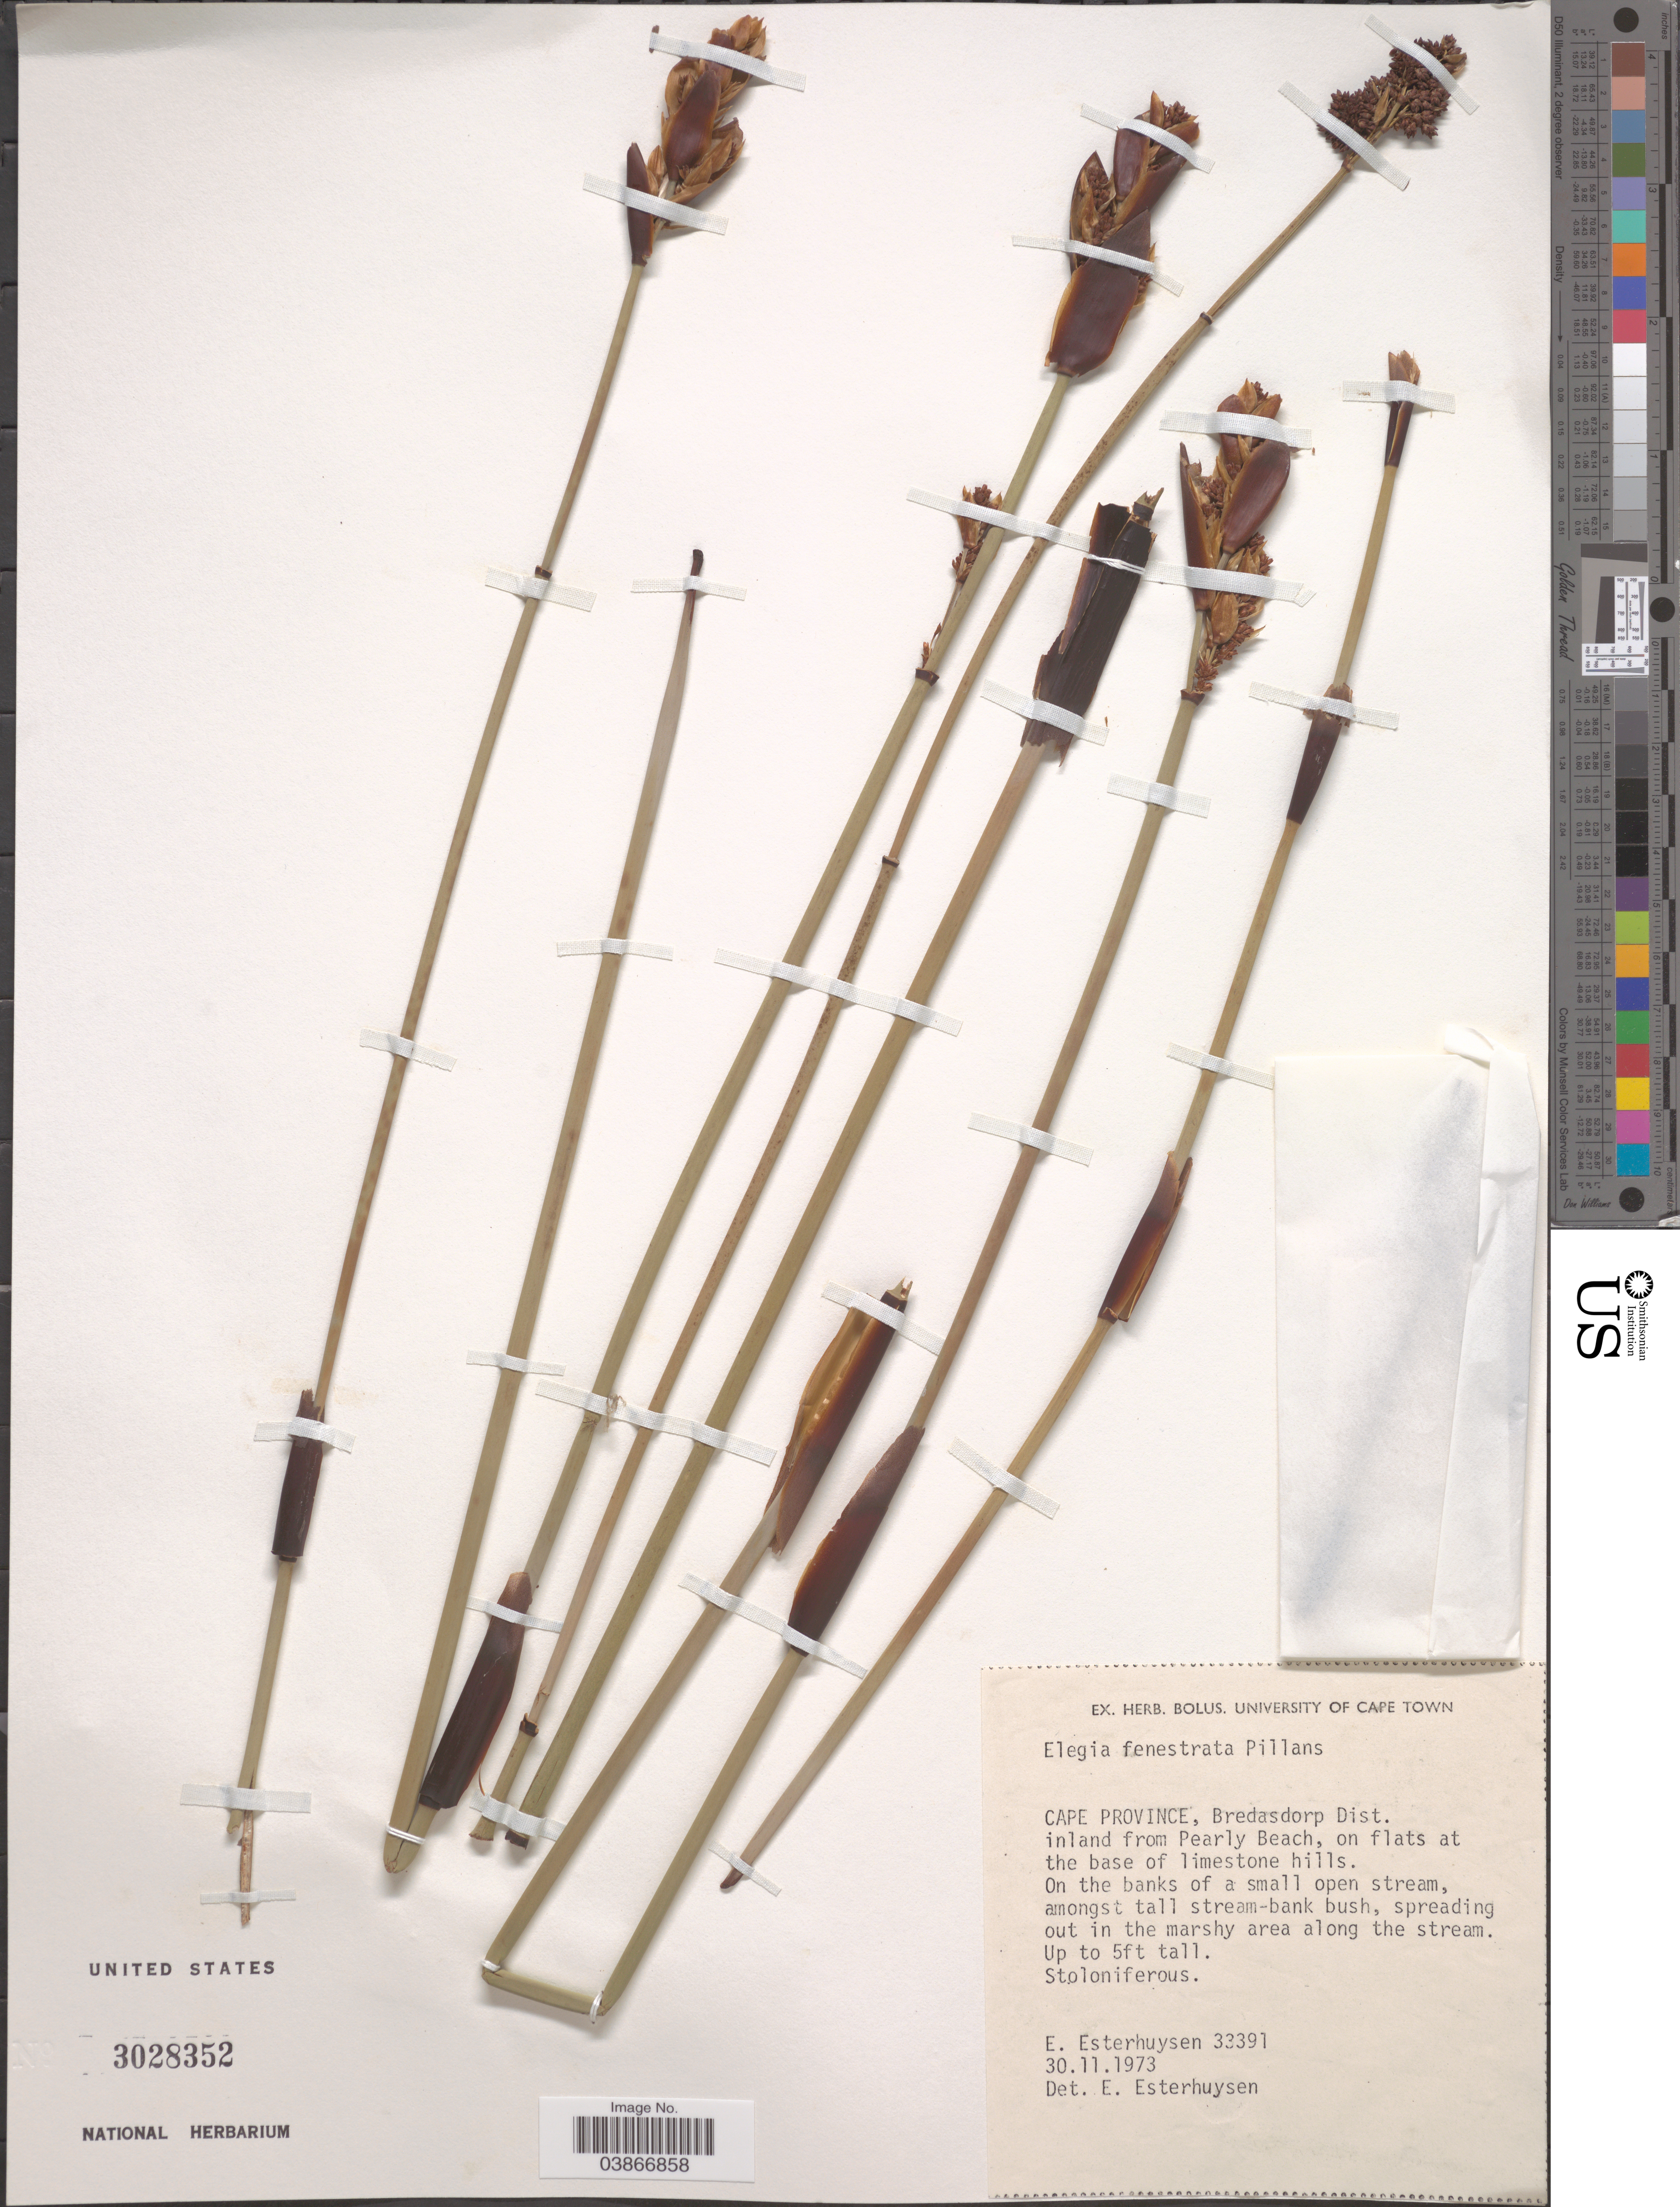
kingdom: Plantae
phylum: Tracheophyta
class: Liliopsida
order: Poales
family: Restionaceae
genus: Elegia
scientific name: Elegia fenestrata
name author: Pillans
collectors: E. E. Esterhuysen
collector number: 33391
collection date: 1973-11-30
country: South Africa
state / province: Western Cape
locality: Bredasdorp Dist. inland from Pearly Beach, on flats at the base of limestone hills. .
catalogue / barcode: US 3028352